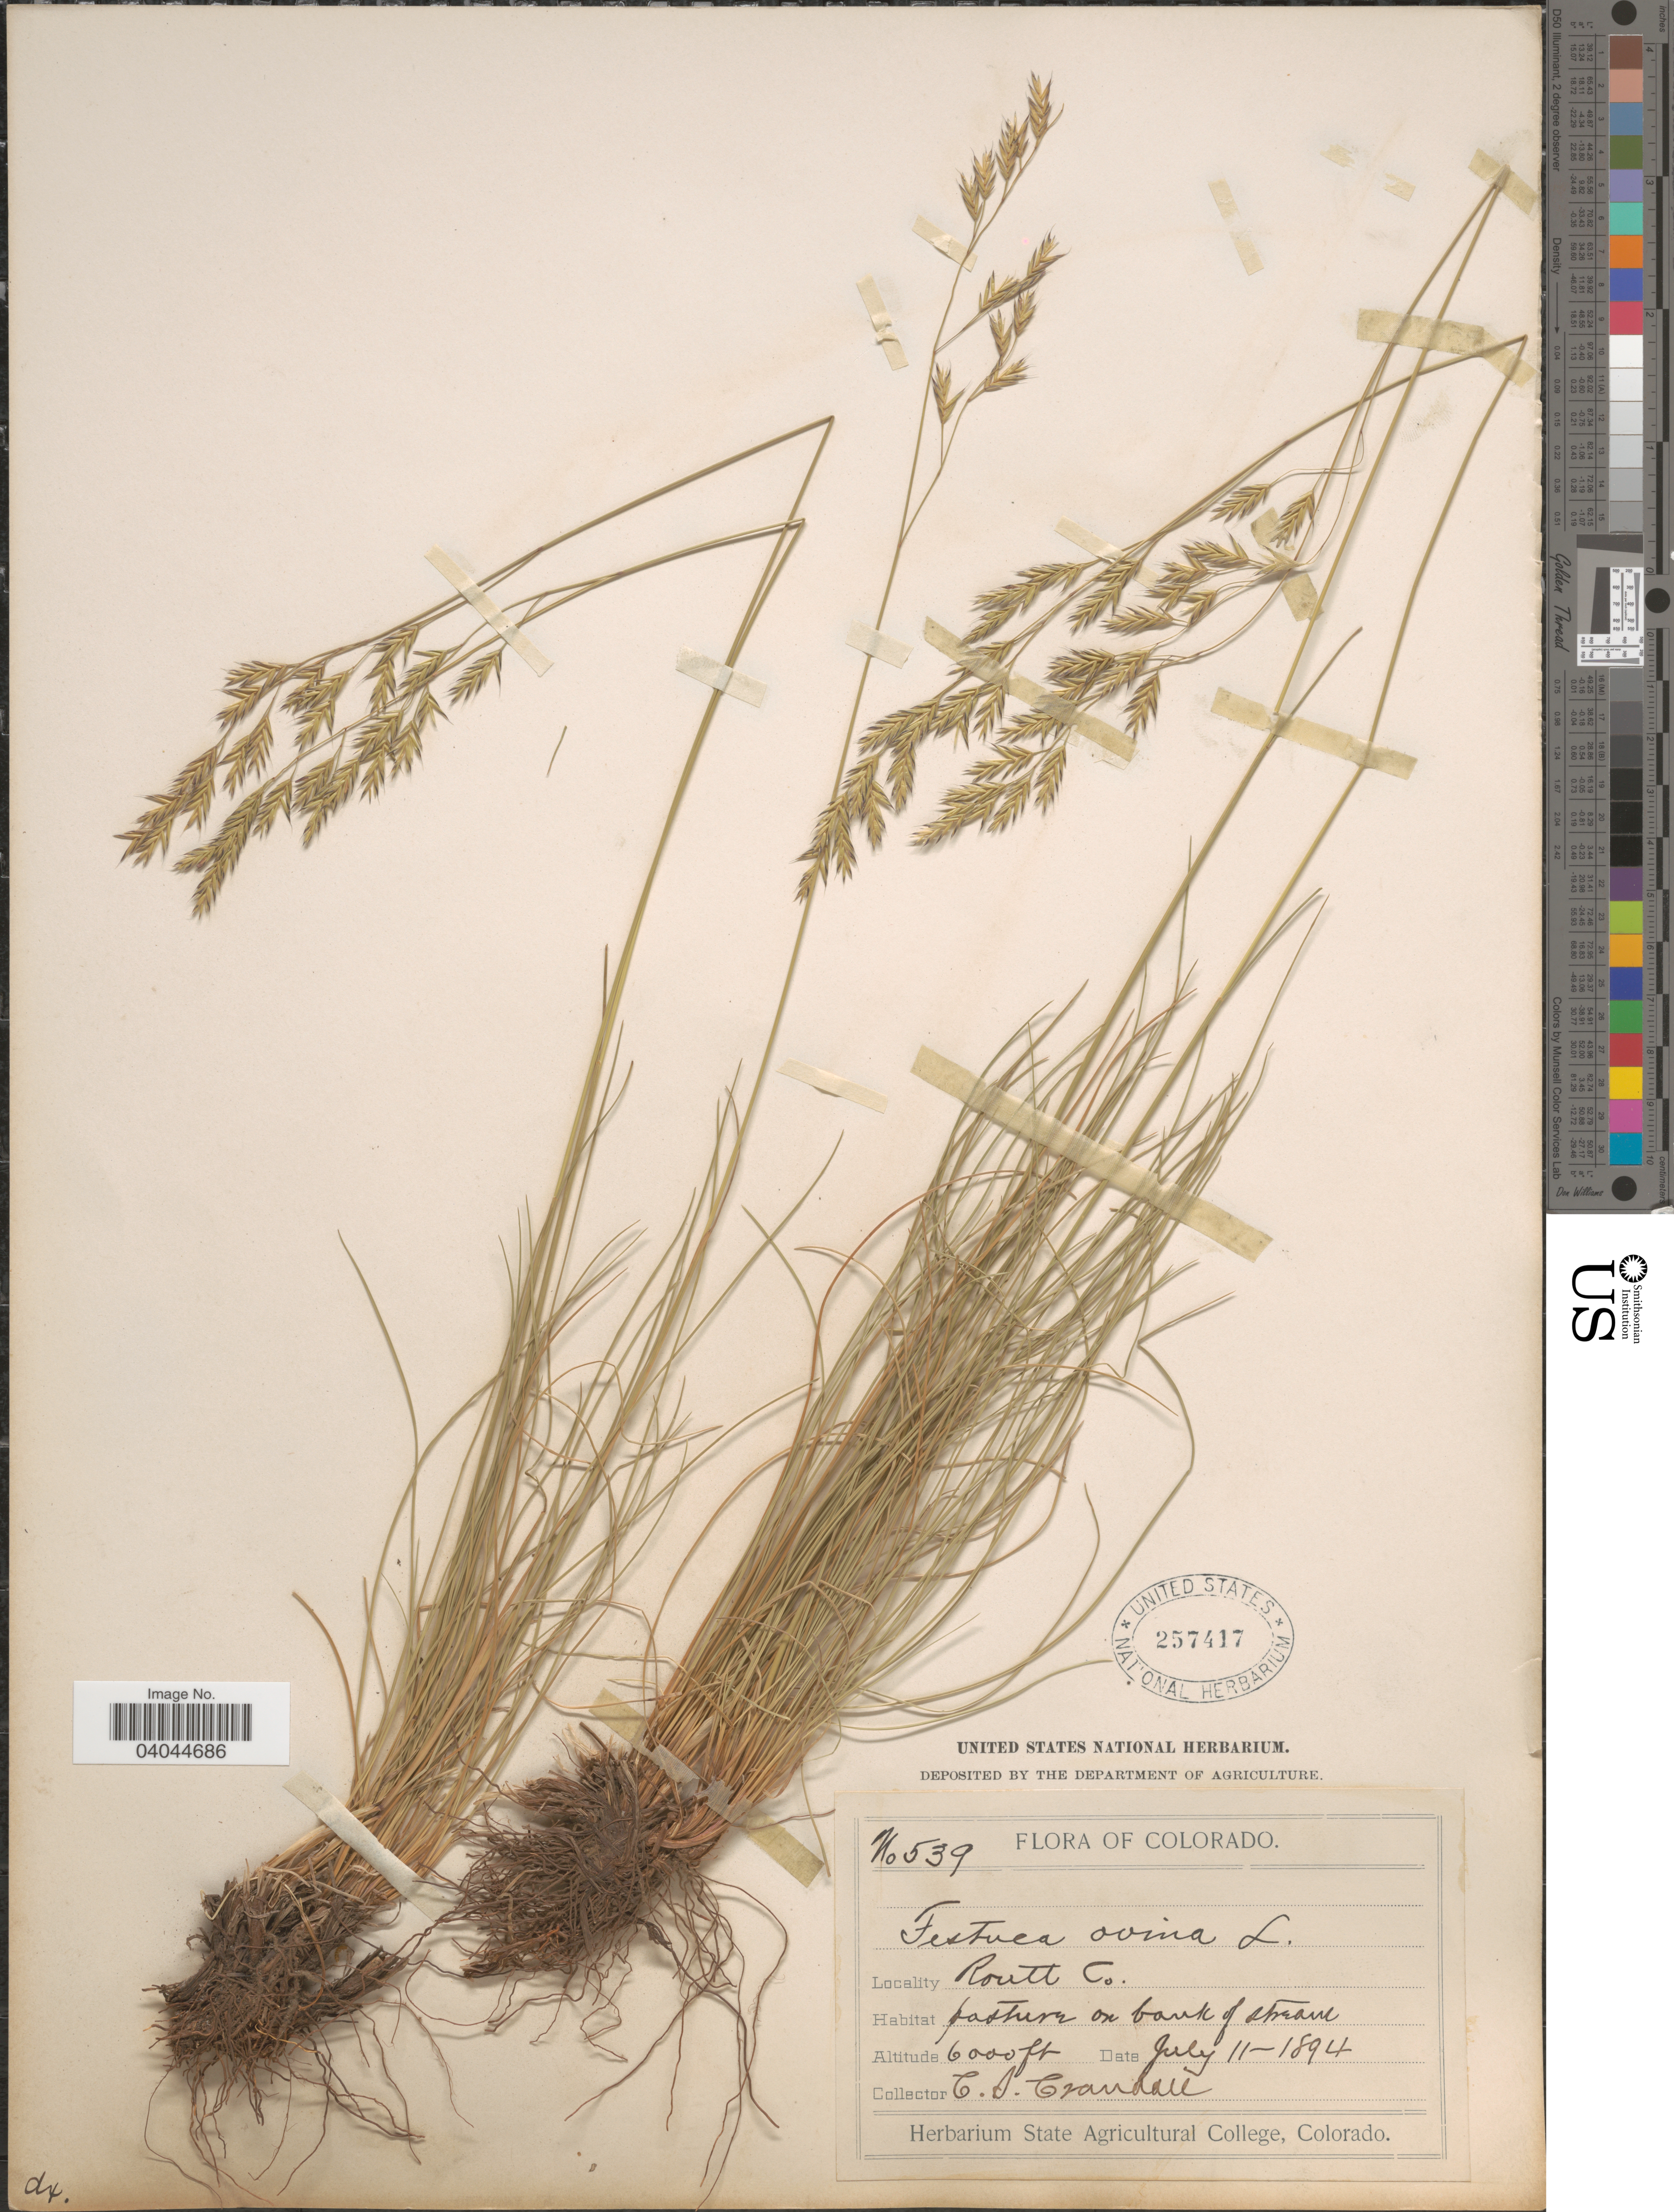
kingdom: Plantae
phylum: Tracheophyta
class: Liliopsida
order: Poales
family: Poaceae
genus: Festuca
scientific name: Festuca ovina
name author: L.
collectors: C. Crandall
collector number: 539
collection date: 1894-07-11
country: United States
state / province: Colorado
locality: Routt Co.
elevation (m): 1829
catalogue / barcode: US 257417